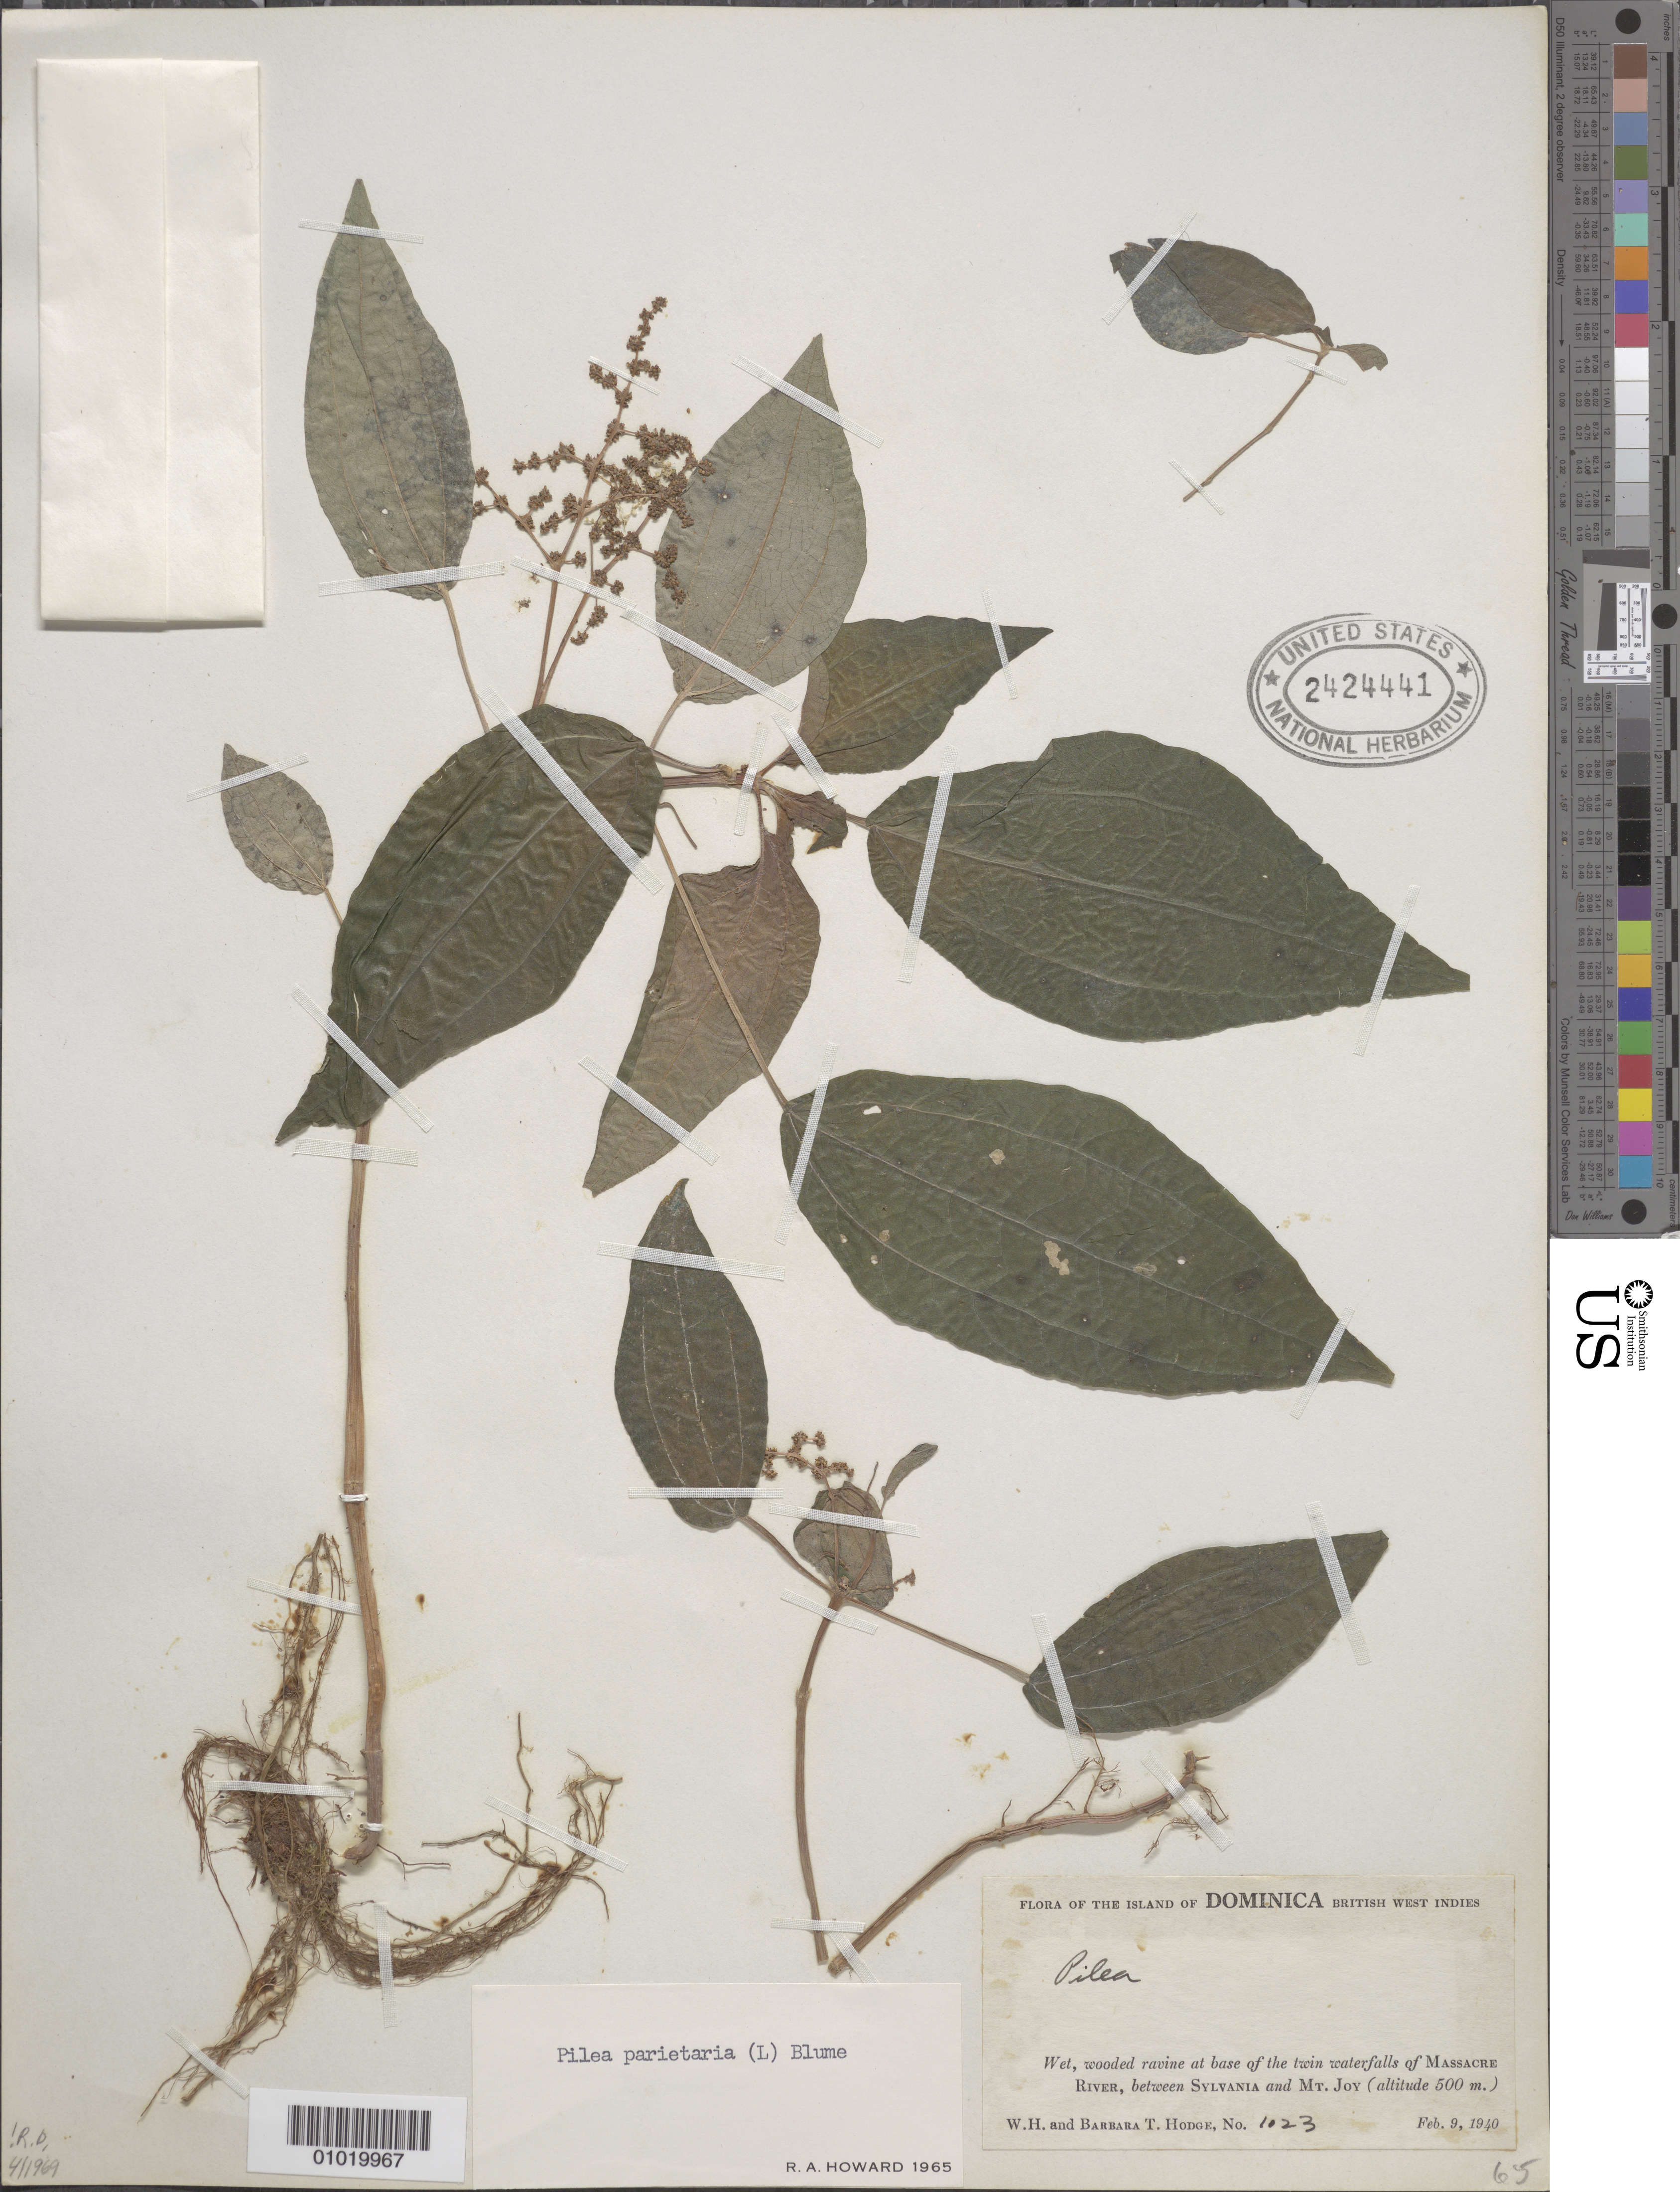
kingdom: Plantae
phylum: Tracheophyta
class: Magnoliopsida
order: Rosales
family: Urticaceae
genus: Pilea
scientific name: Pilea parietaria var. parietaria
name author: (L.) Blume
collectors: W. Hodge & B. Hodge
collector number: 1023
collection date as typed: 09 Feb 1940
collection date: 1940-02-09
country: Dominica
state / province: St. Paul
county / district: Sylvania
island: Dominica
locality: Wet, wooded ravine at base of the twin waterfalls of Massacre River, between Sylvania and Mt. Joy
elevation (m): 500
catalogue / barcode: US 2424441